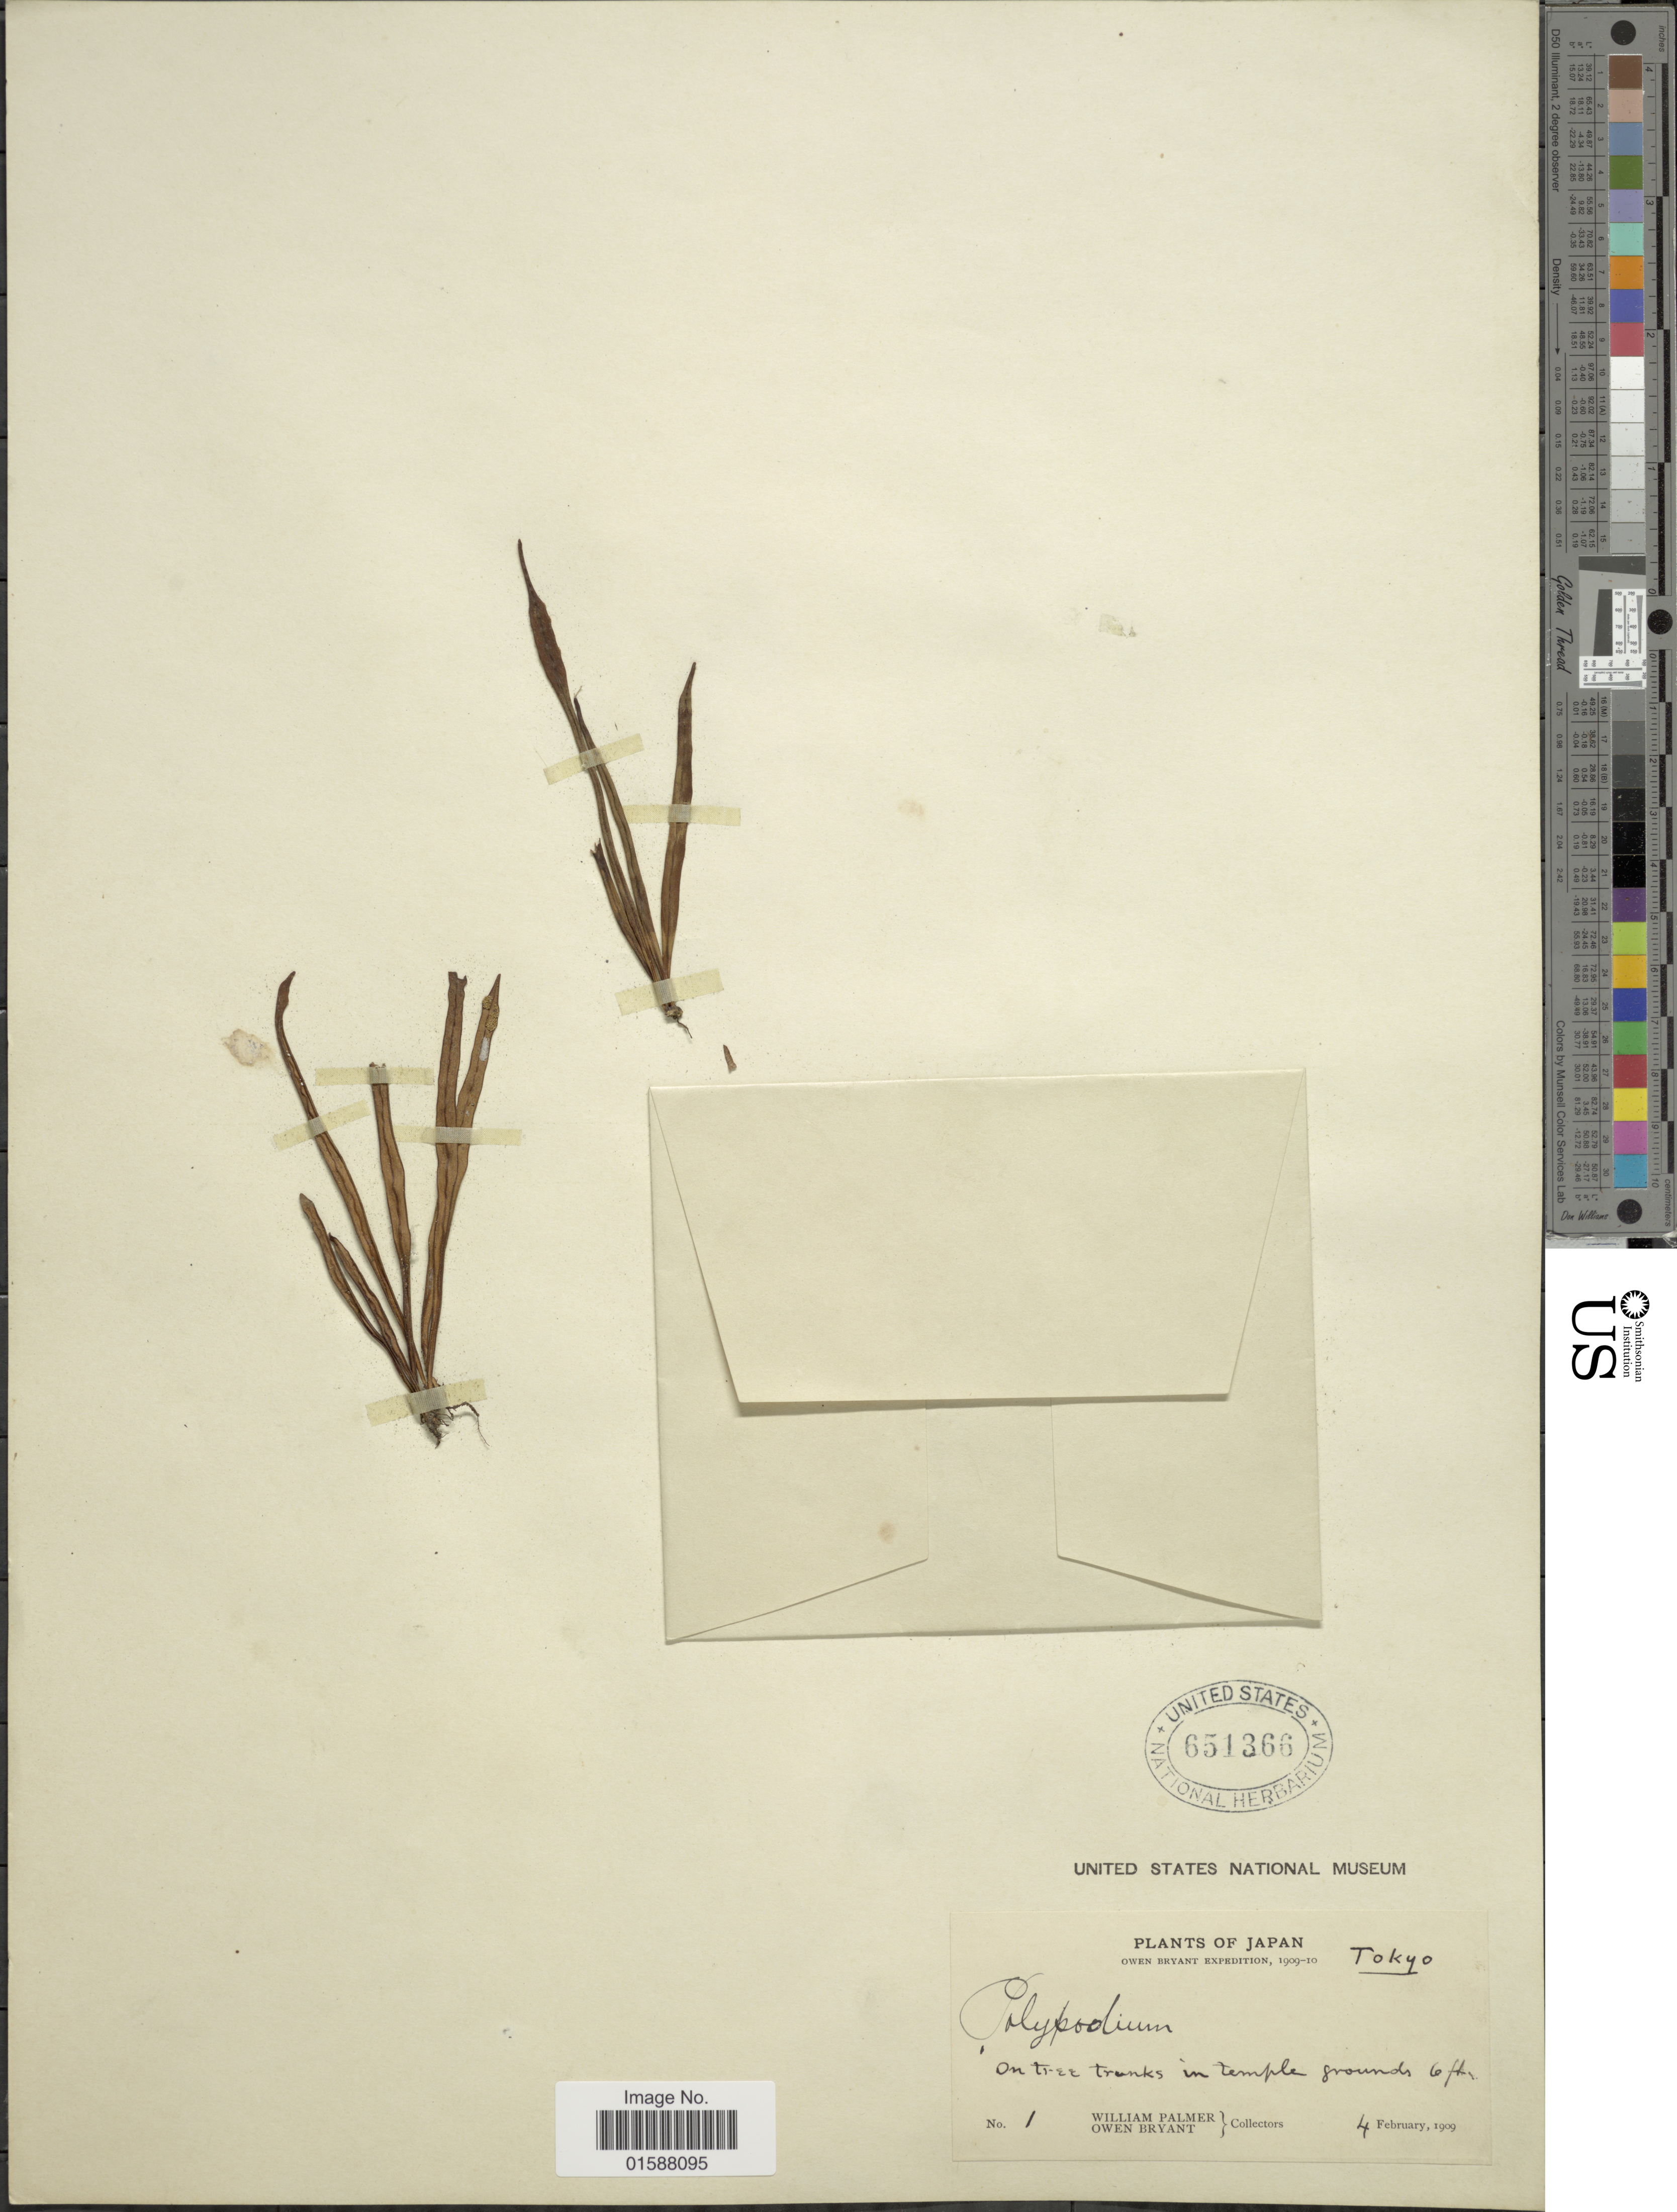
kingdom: Plantae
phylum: Tracheophyta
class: Polypodiopsida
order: Polypodiales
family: Polypodiaceae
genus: Lepisorus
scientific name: Lepisorus thunbergianus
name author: (Kaulf.) Ching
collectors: W. Palmer & O. Bryant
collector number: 1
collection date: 1909-02-04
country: Japan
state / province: Tokyo, Federal City of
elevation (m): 2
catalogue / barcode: US 651366